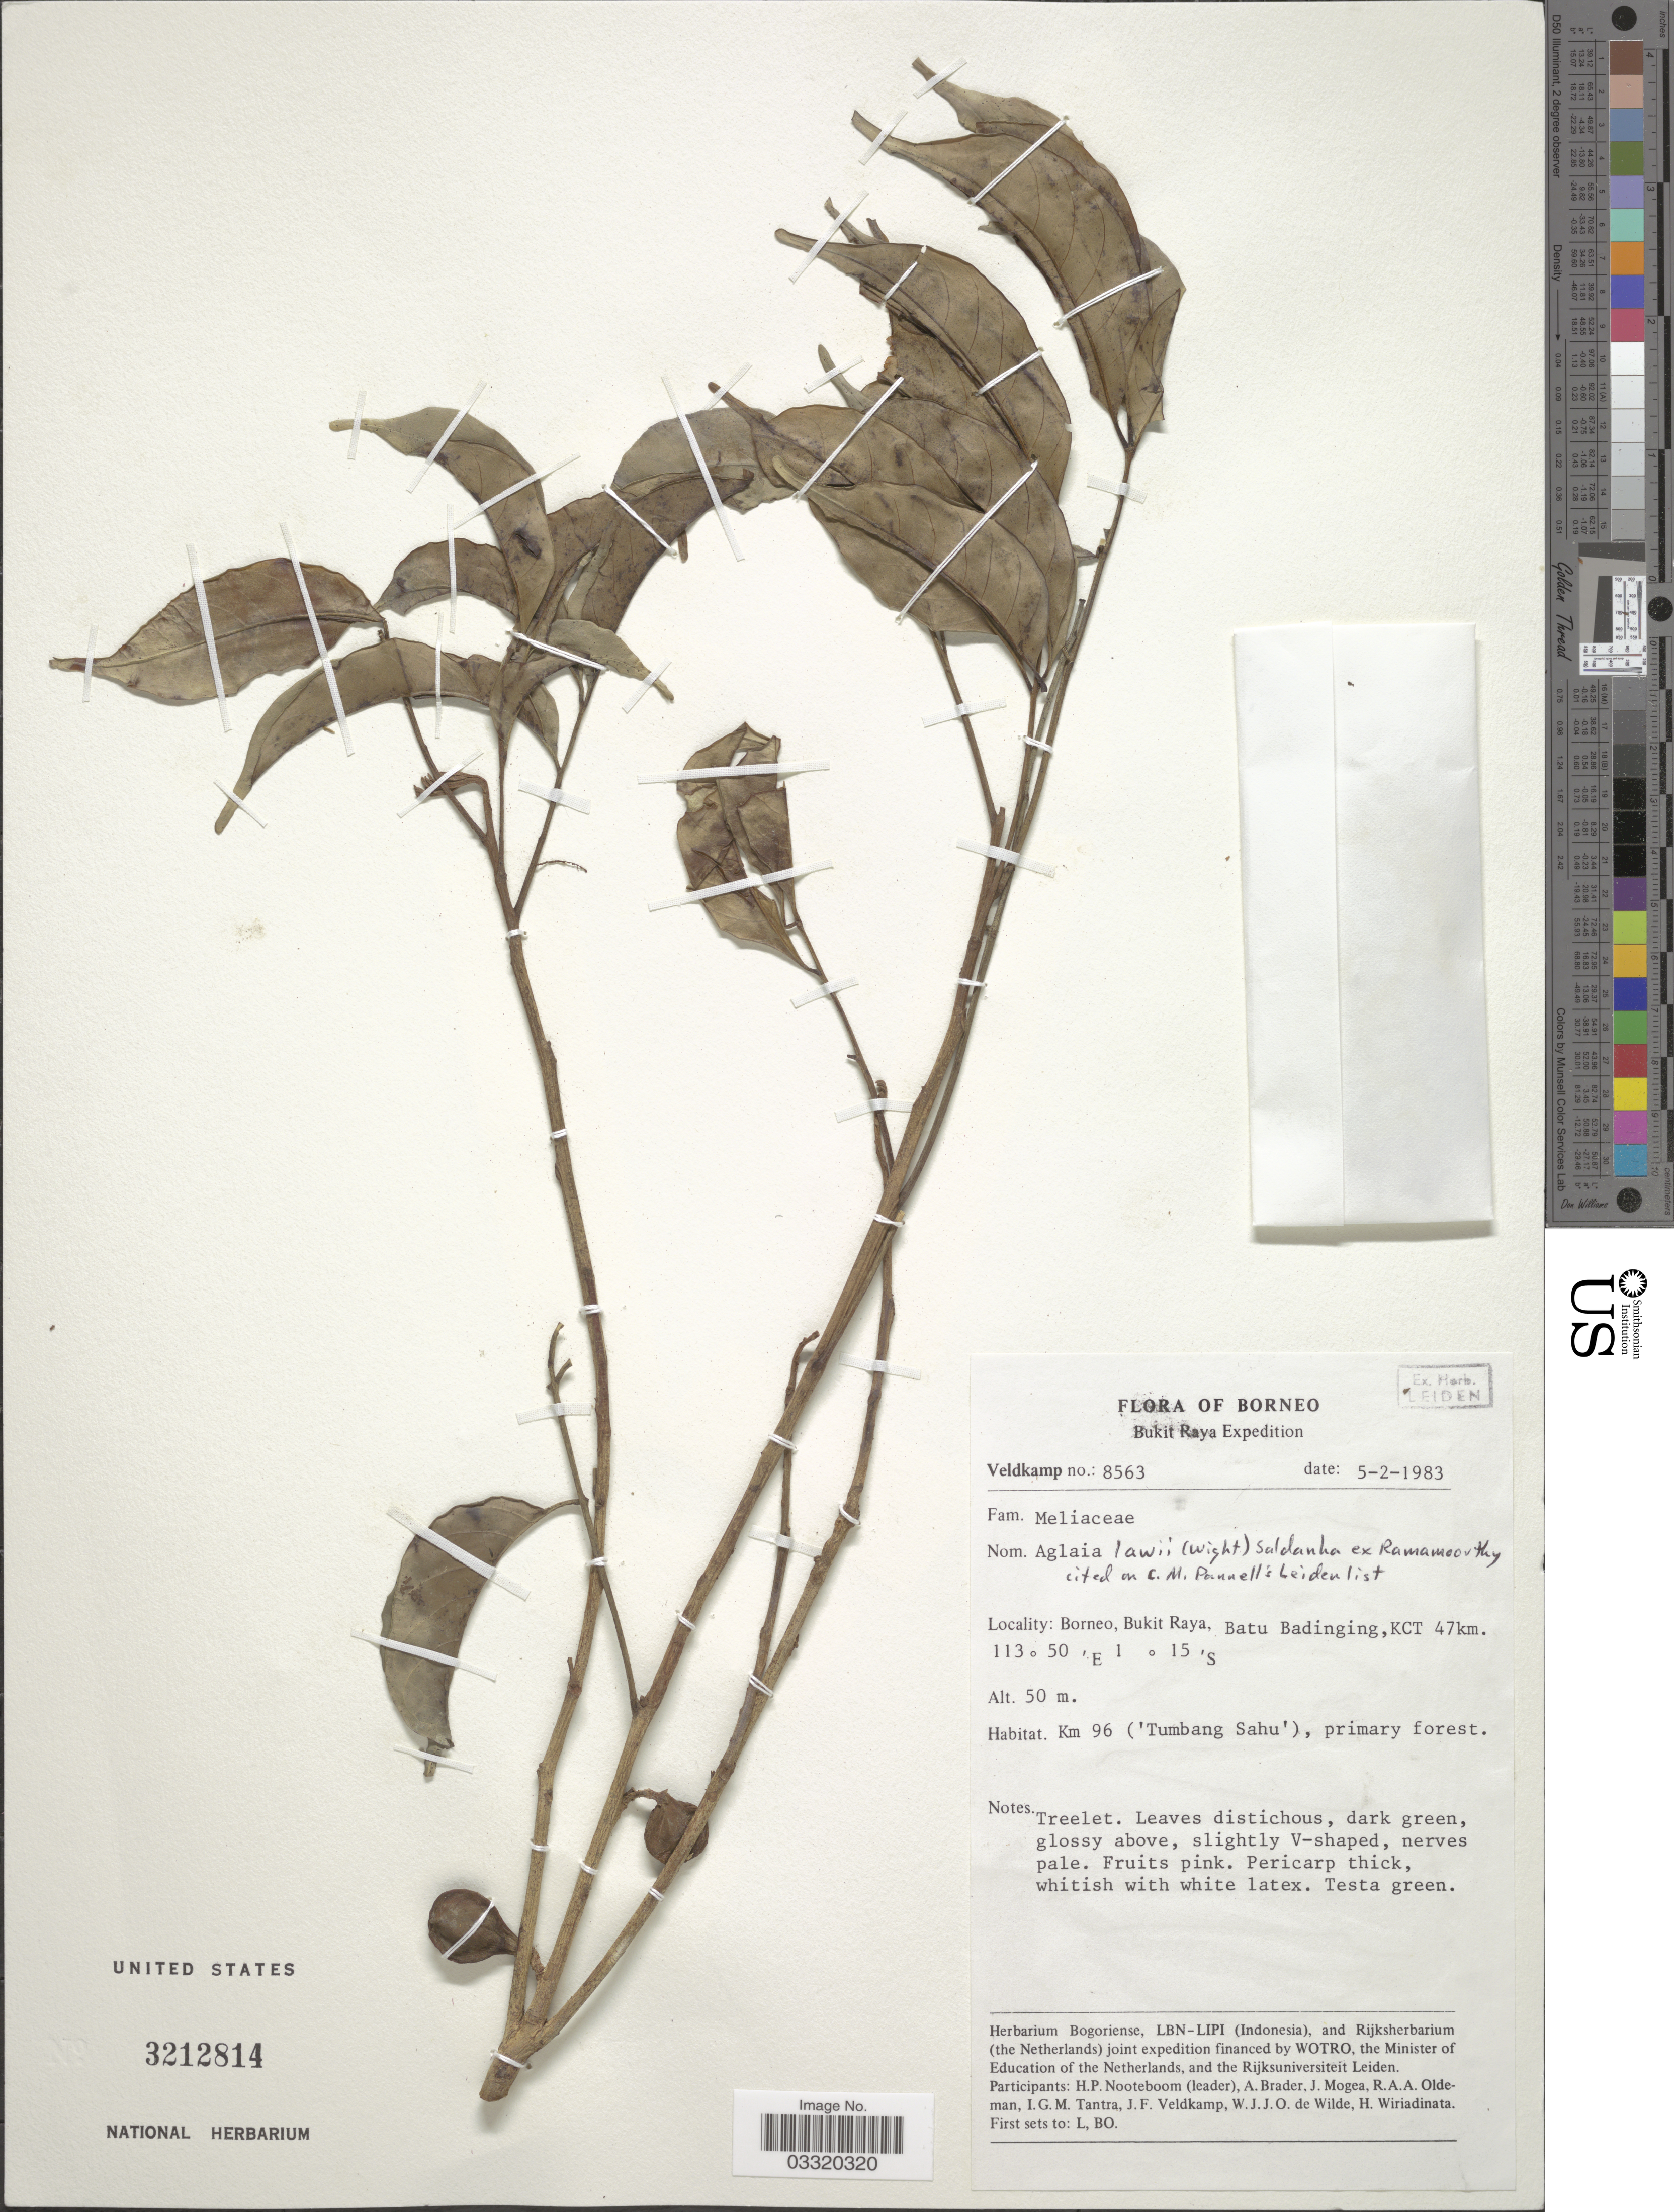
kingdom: Plantae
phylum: Tracheophyta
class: Magnoliopsida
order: Sapindales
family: Meliaceae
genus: Aglaia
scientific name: Aglaia lawii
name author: (Wight) C.J. Saldanha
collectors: J. F. Veldkamp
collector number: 8563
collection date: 1983-02-05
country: Indonesia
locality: Borneo. Bukit Raya, Batu Badinging, KCT 47 km. Km 96 ('Tumbang Sahu').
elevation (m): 50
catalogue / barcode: US 3212814